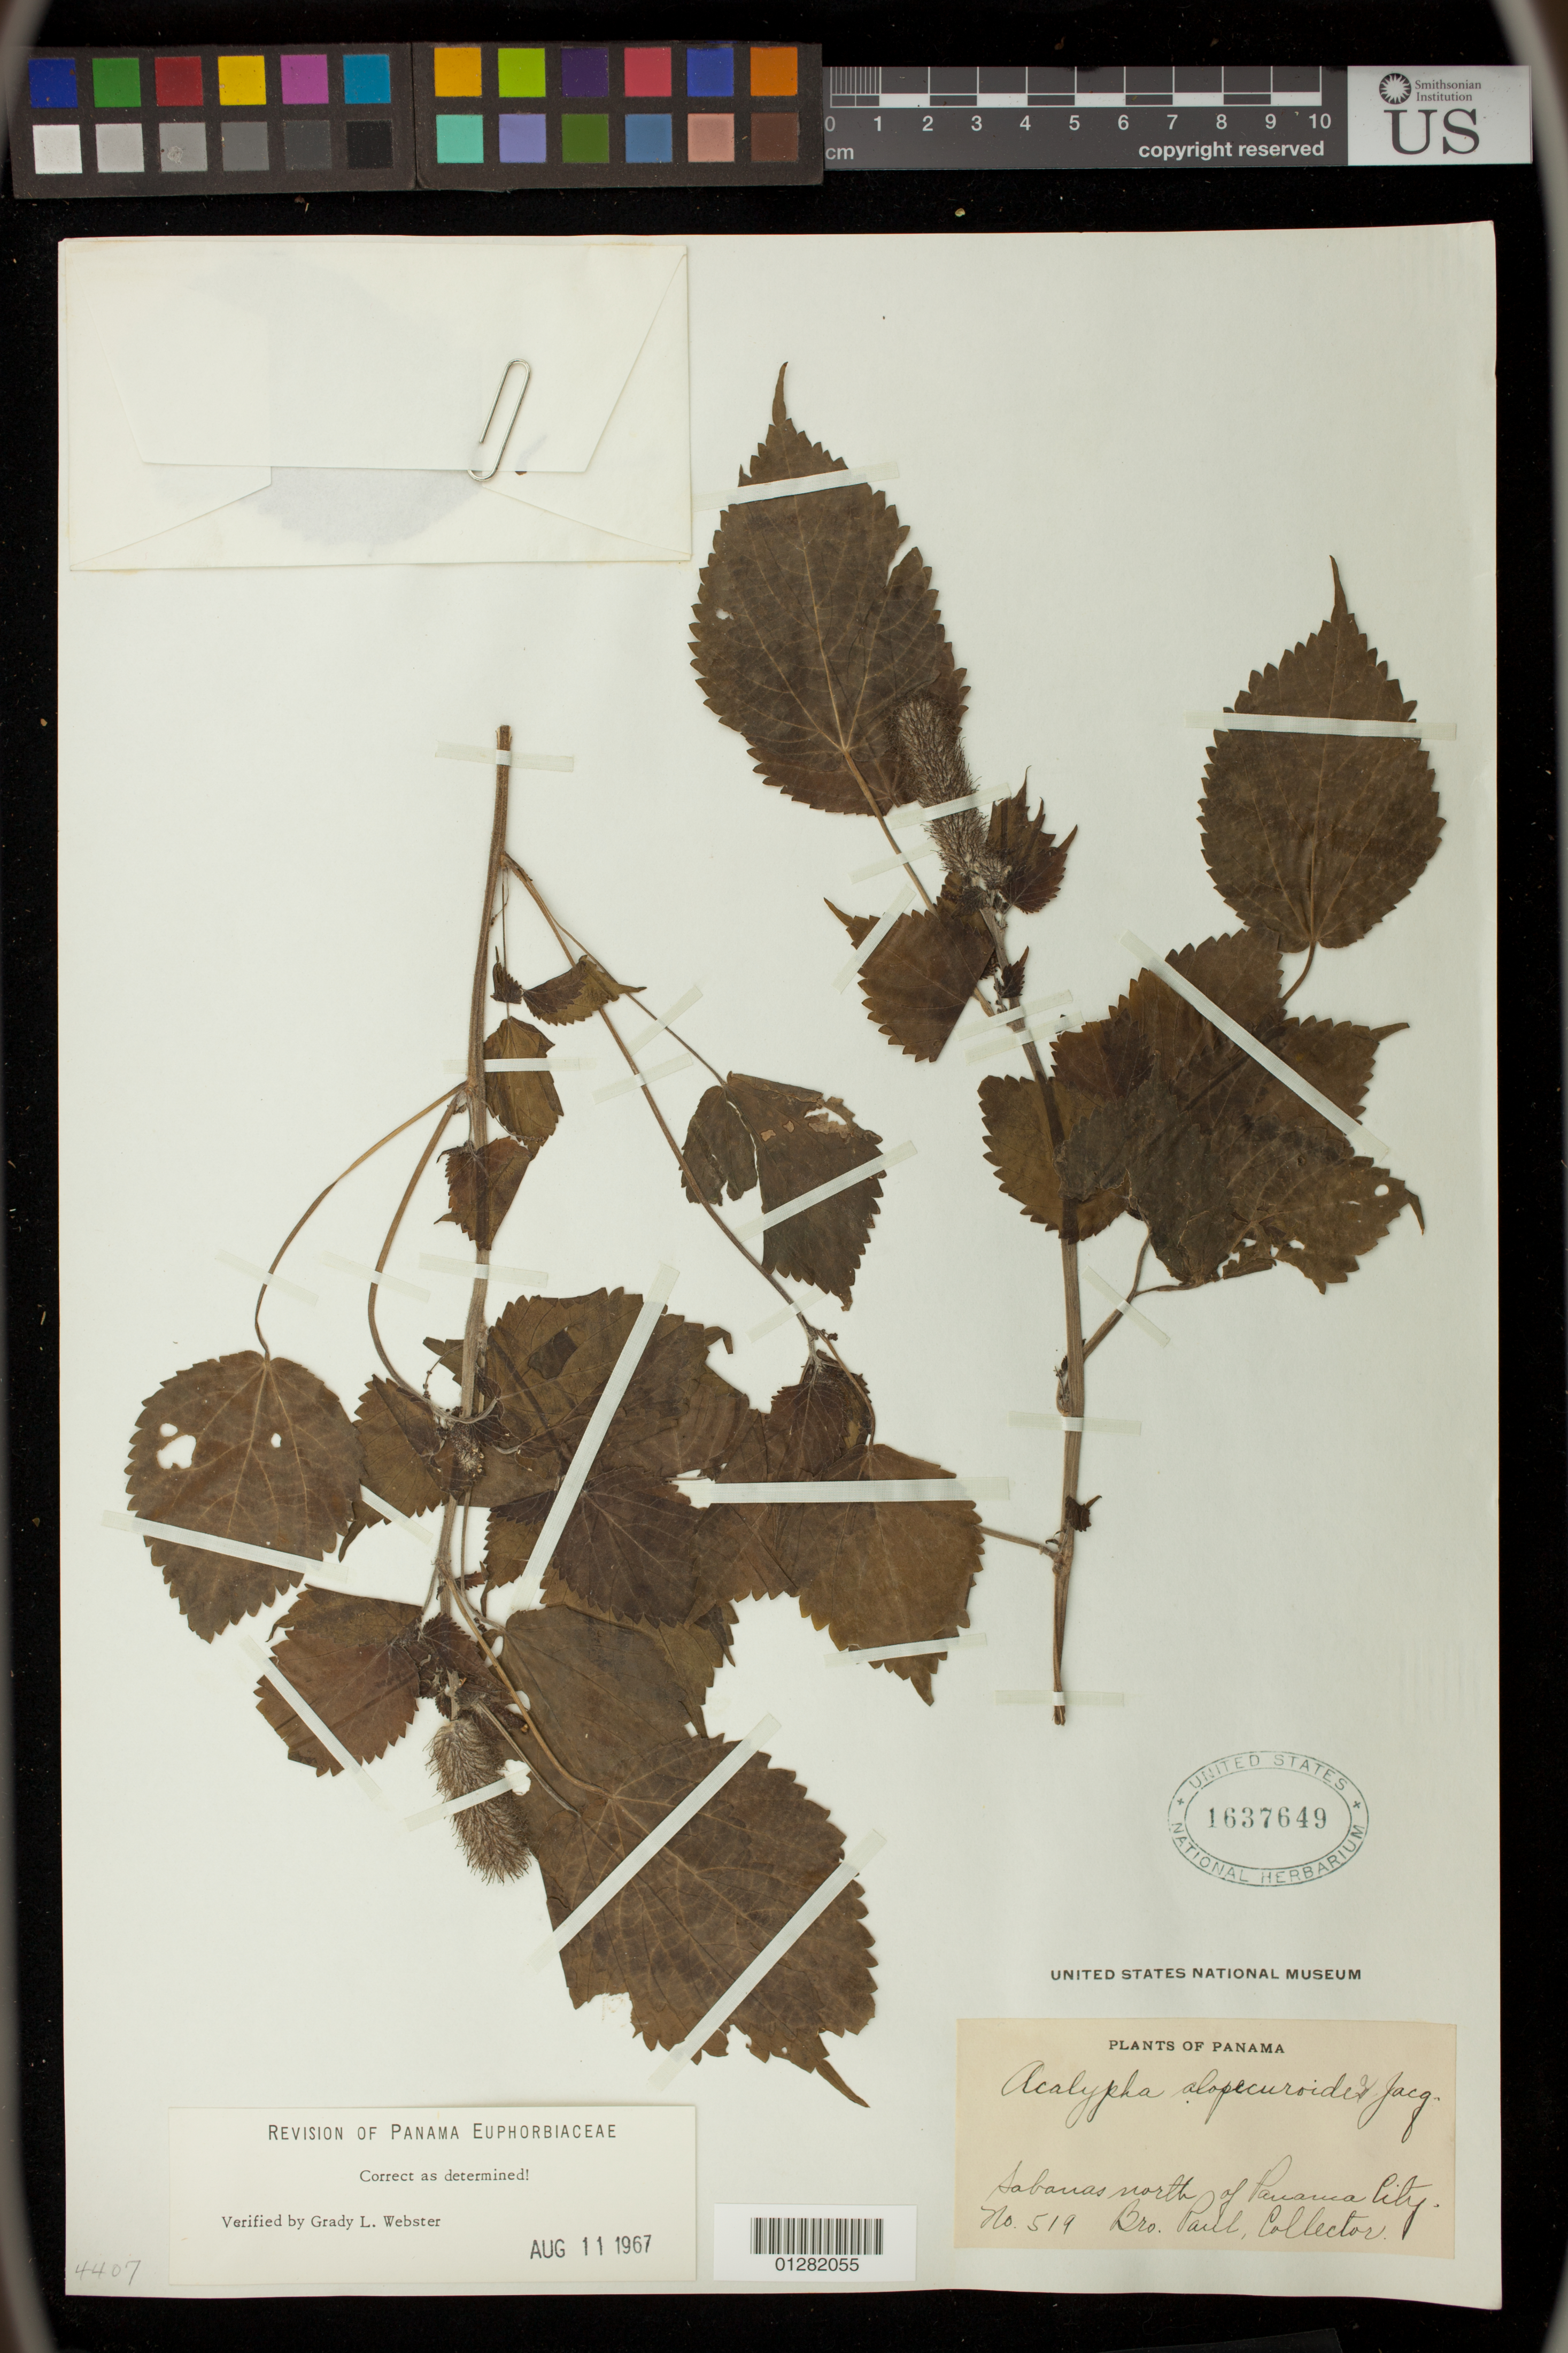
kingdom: Plantae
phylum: Tracheophyta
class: Magnoliopsida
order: Malpighiales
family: Euphorbiaceae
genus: Acalypha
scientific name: Acalypha alopecuroidea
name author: Jacq.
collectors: B. Paul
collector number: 519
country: Panama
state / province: Panamá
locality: Sabanas north of Panama City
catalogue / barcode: US 1637649